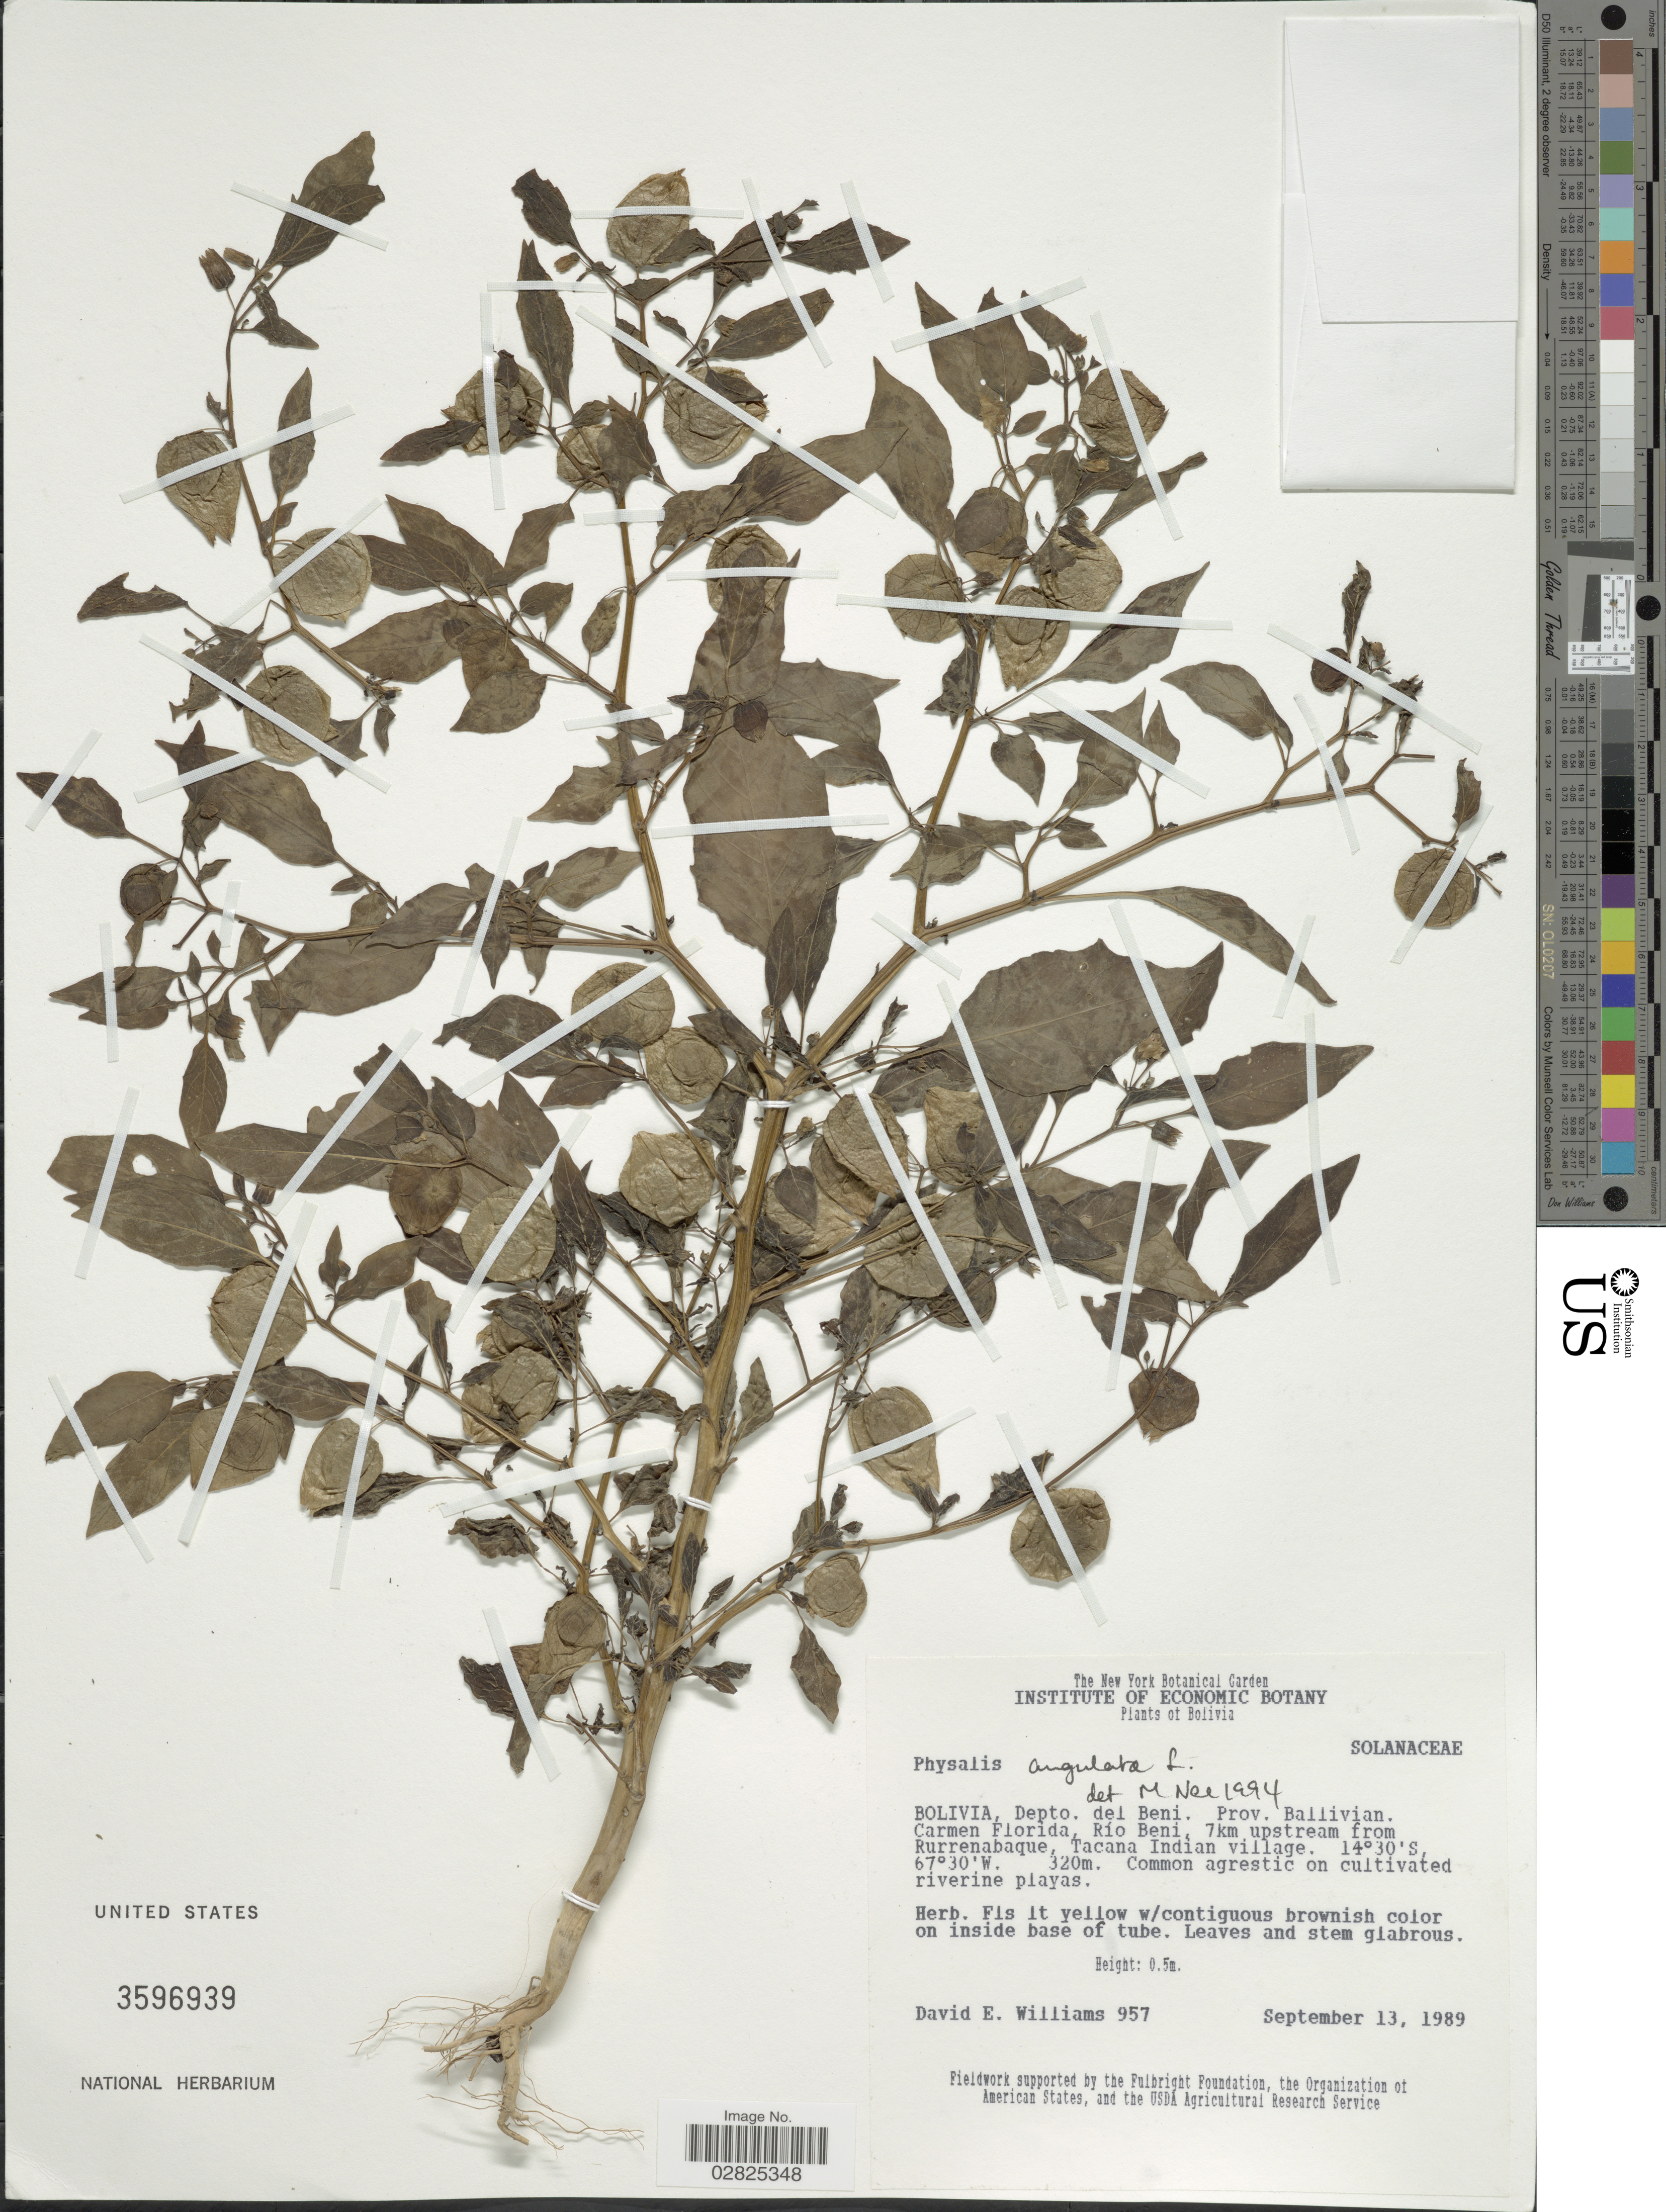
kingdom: Plantae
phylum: Tracheophyta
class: Magnoliopsida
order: Solanales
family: Solanaceae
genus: Physalis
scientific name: Physalis angulata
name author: L.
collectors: D. E. Williams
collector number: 957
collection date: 1989-09-13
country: Bolivia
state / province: Beni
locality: Depto. del Beni. Prov. Ballivian. Carmen Florida, Río Beni, 7 km upstream from Rurrenabaque, Tacana Indian Village.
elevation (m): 320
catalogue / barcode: US 3596939